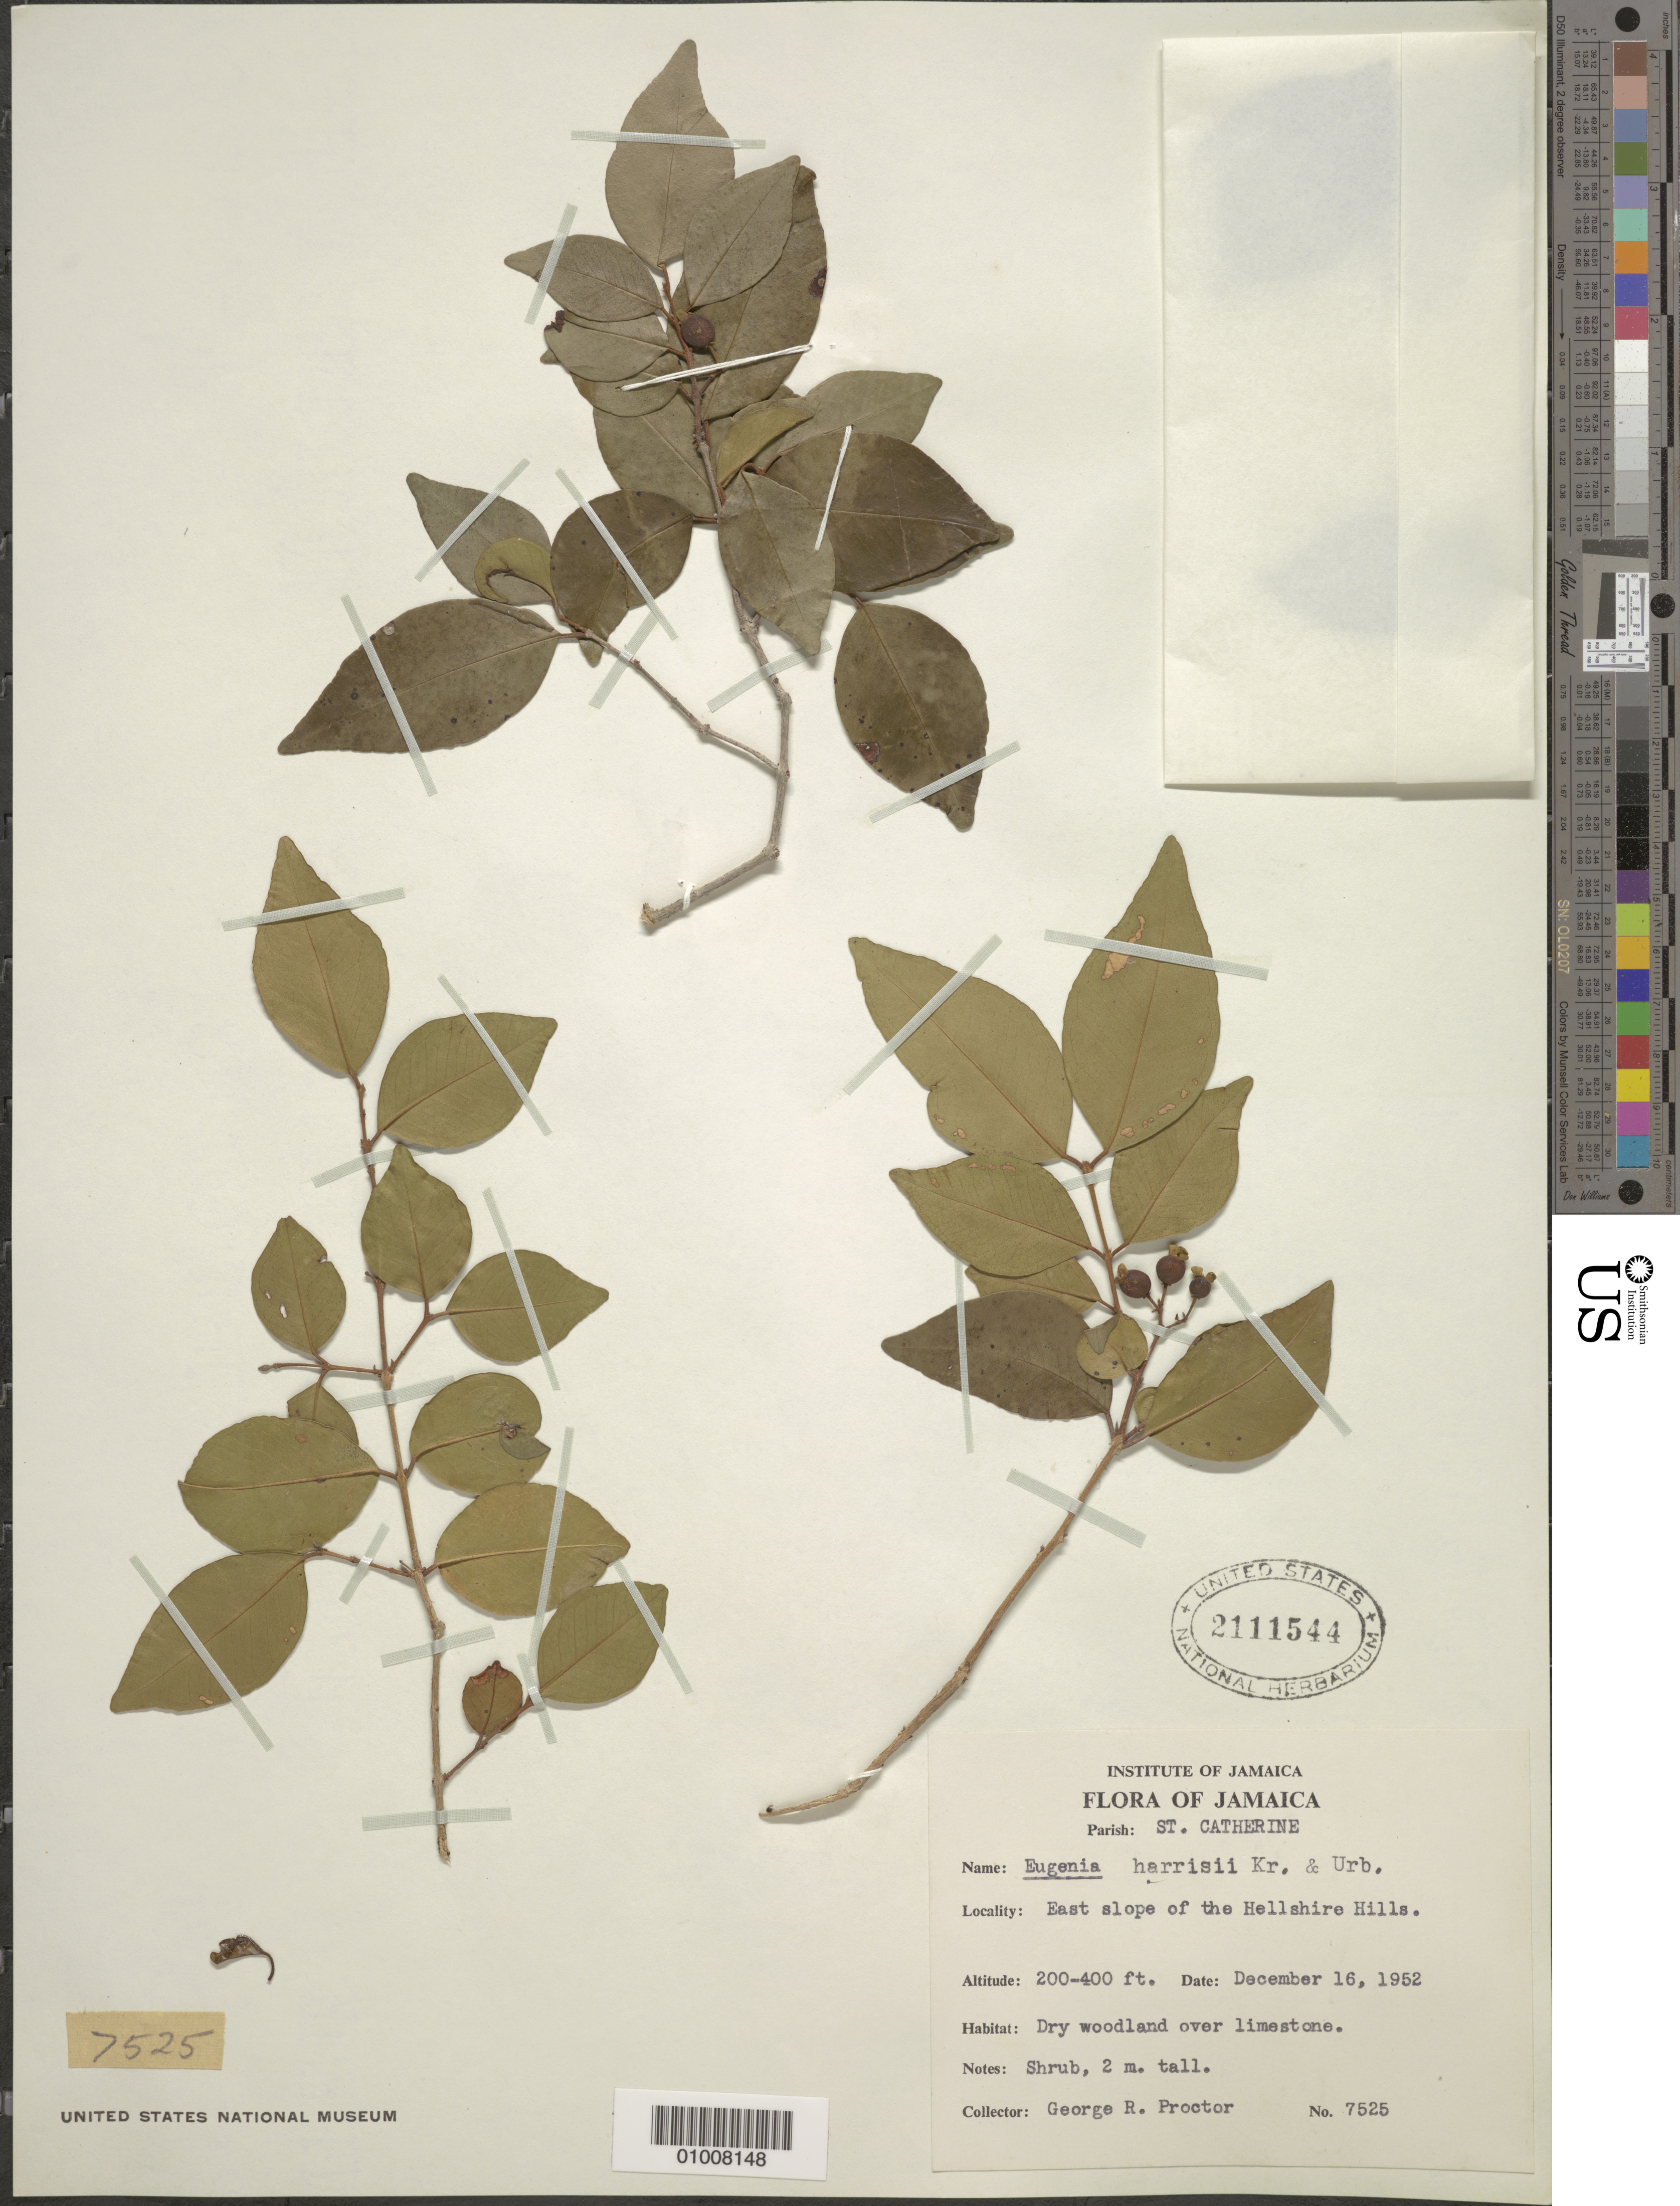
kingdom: Plantae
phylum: Tracheophyta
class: Magnoliopsida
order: Myrtales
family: Myrtaceae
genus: Eugenia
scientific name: Eugenia harrisii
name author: Krug & Urb.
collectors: G. R. Proctor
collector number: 7525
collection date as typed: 16 Dec 1952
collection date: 1952-12-16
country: Jamaica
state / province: Saint Catherine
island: Jamaica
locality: East slope of the Hellshire Hills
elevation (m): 61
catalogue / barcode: US 2111544